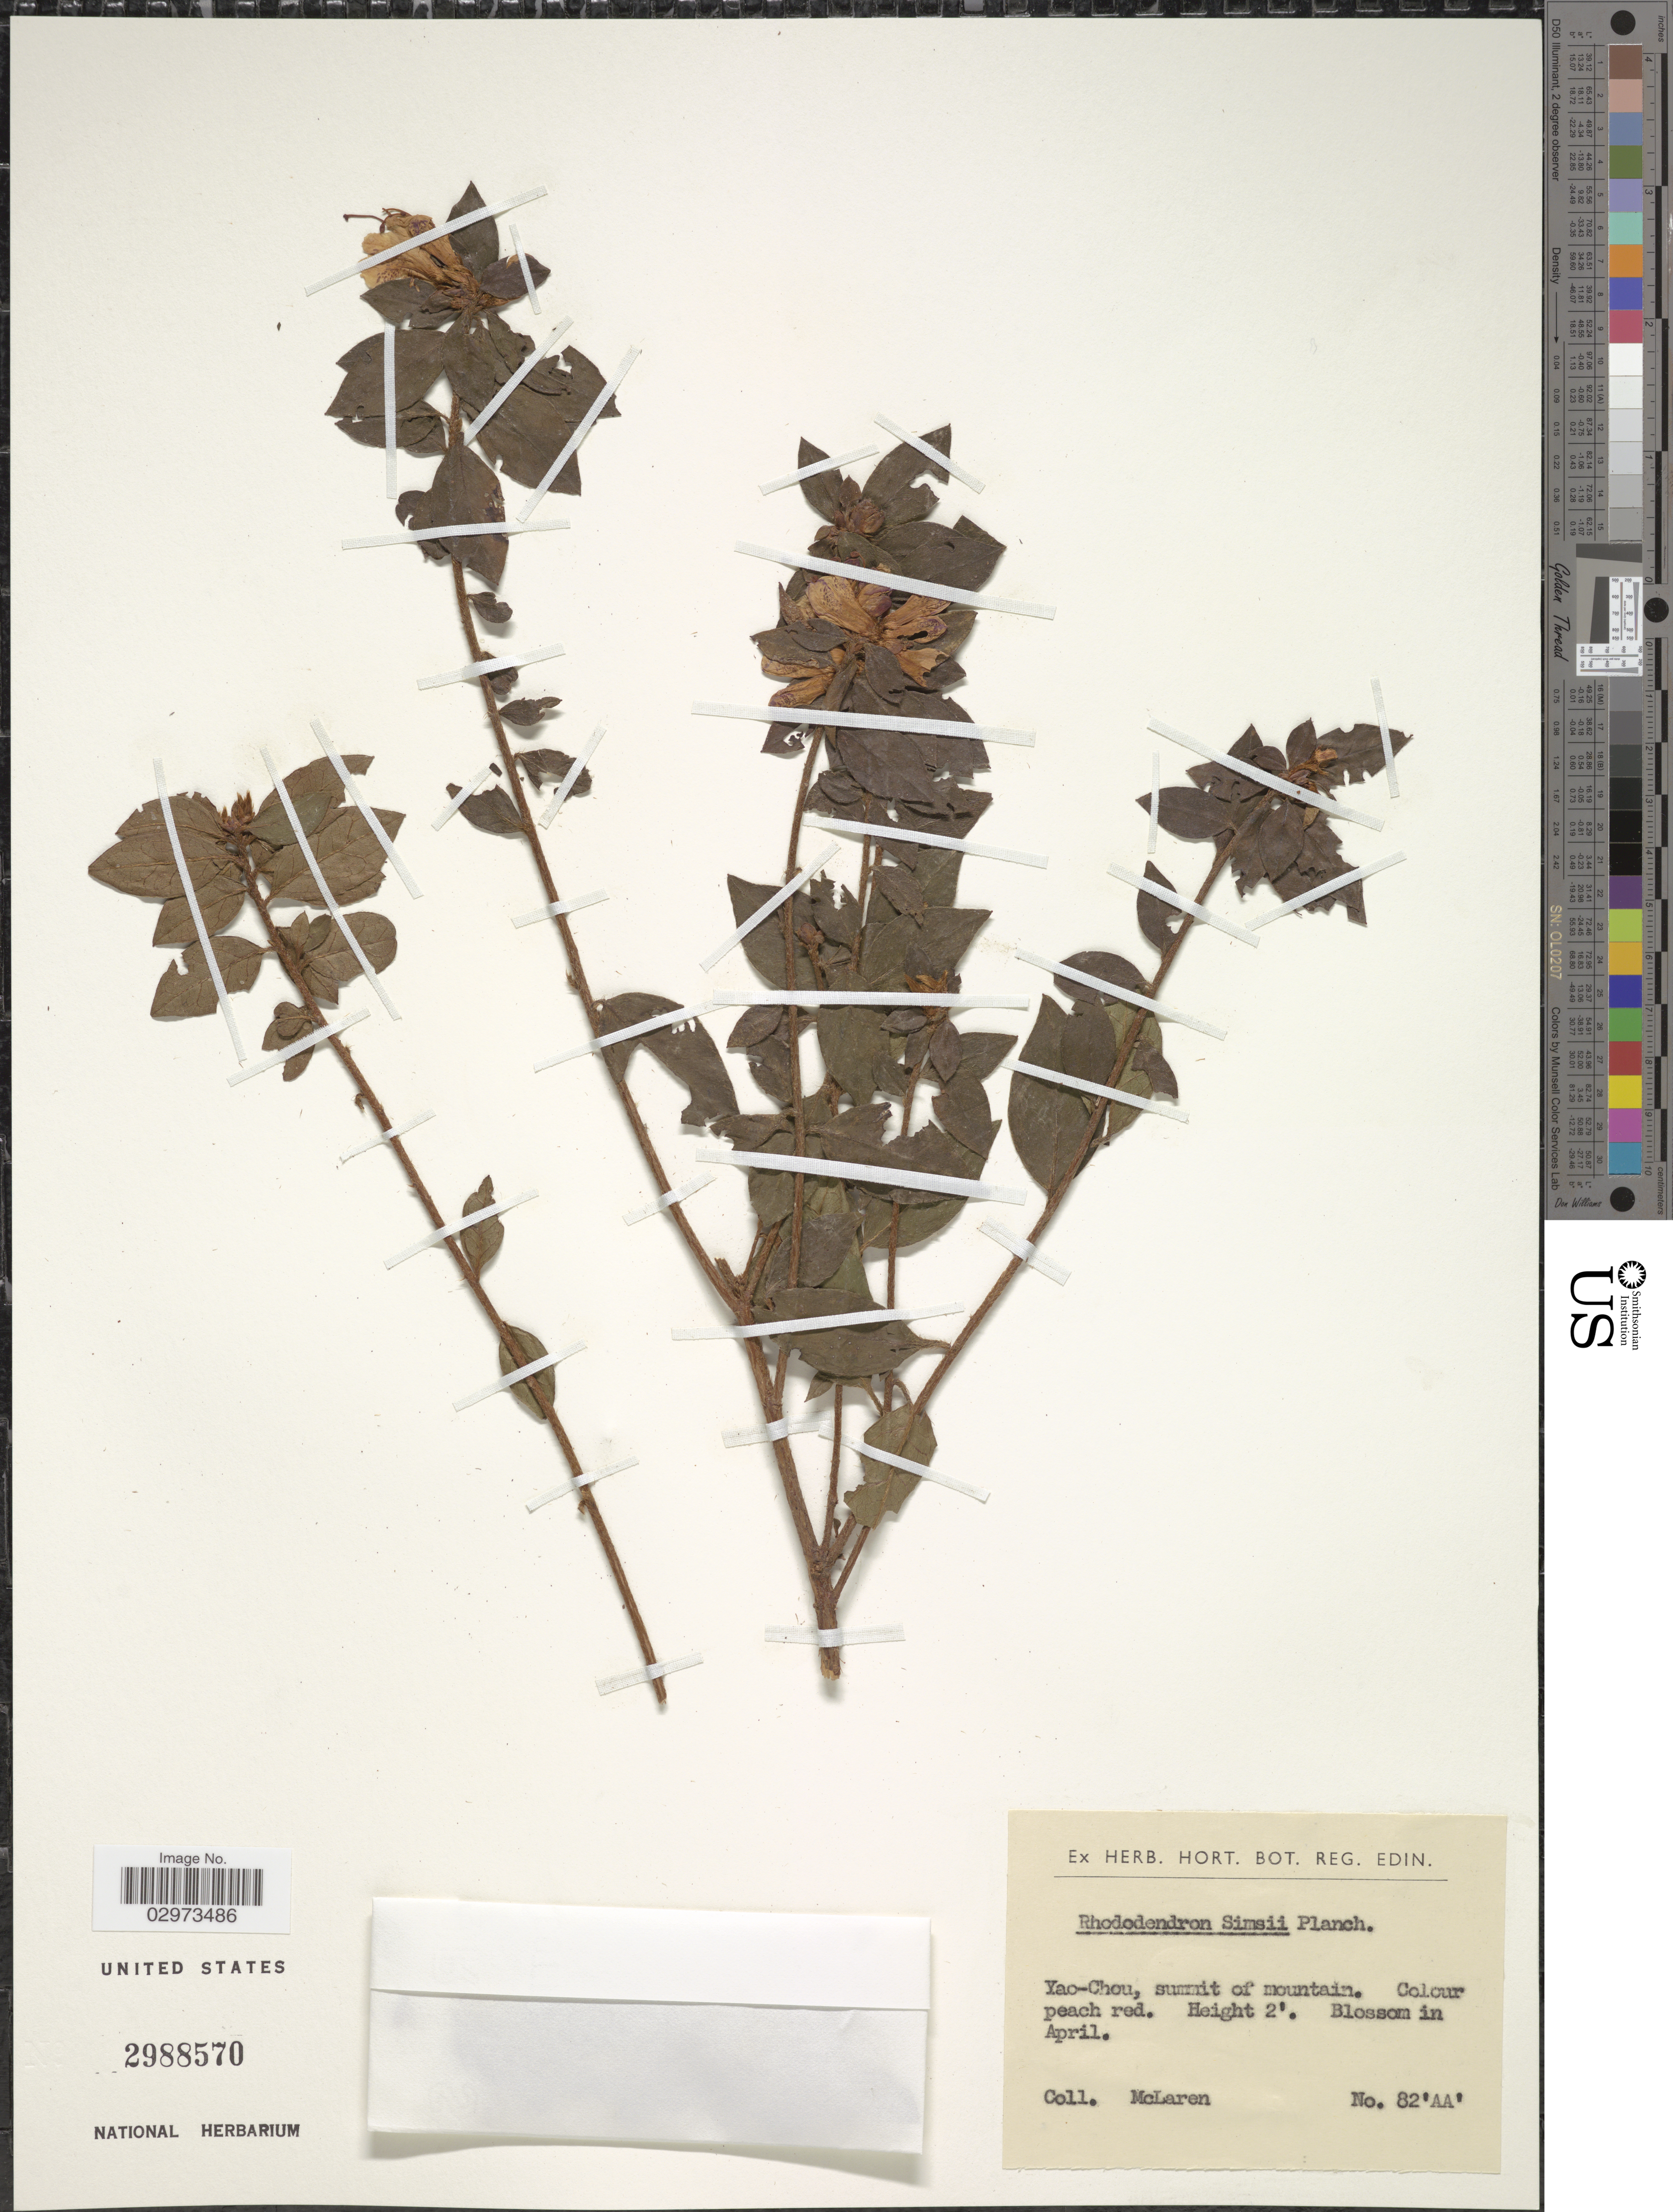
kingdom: Plantae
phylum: Tracheophyta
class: Magnoliopsida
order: Ericales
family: Ericaceae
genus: Rhododendron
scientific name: Rhododendron simsii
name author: Planch.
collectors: McLaren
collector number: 82 'AA'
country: China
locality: Yao-Chou, summit of mountain.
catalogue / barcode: US 2988570